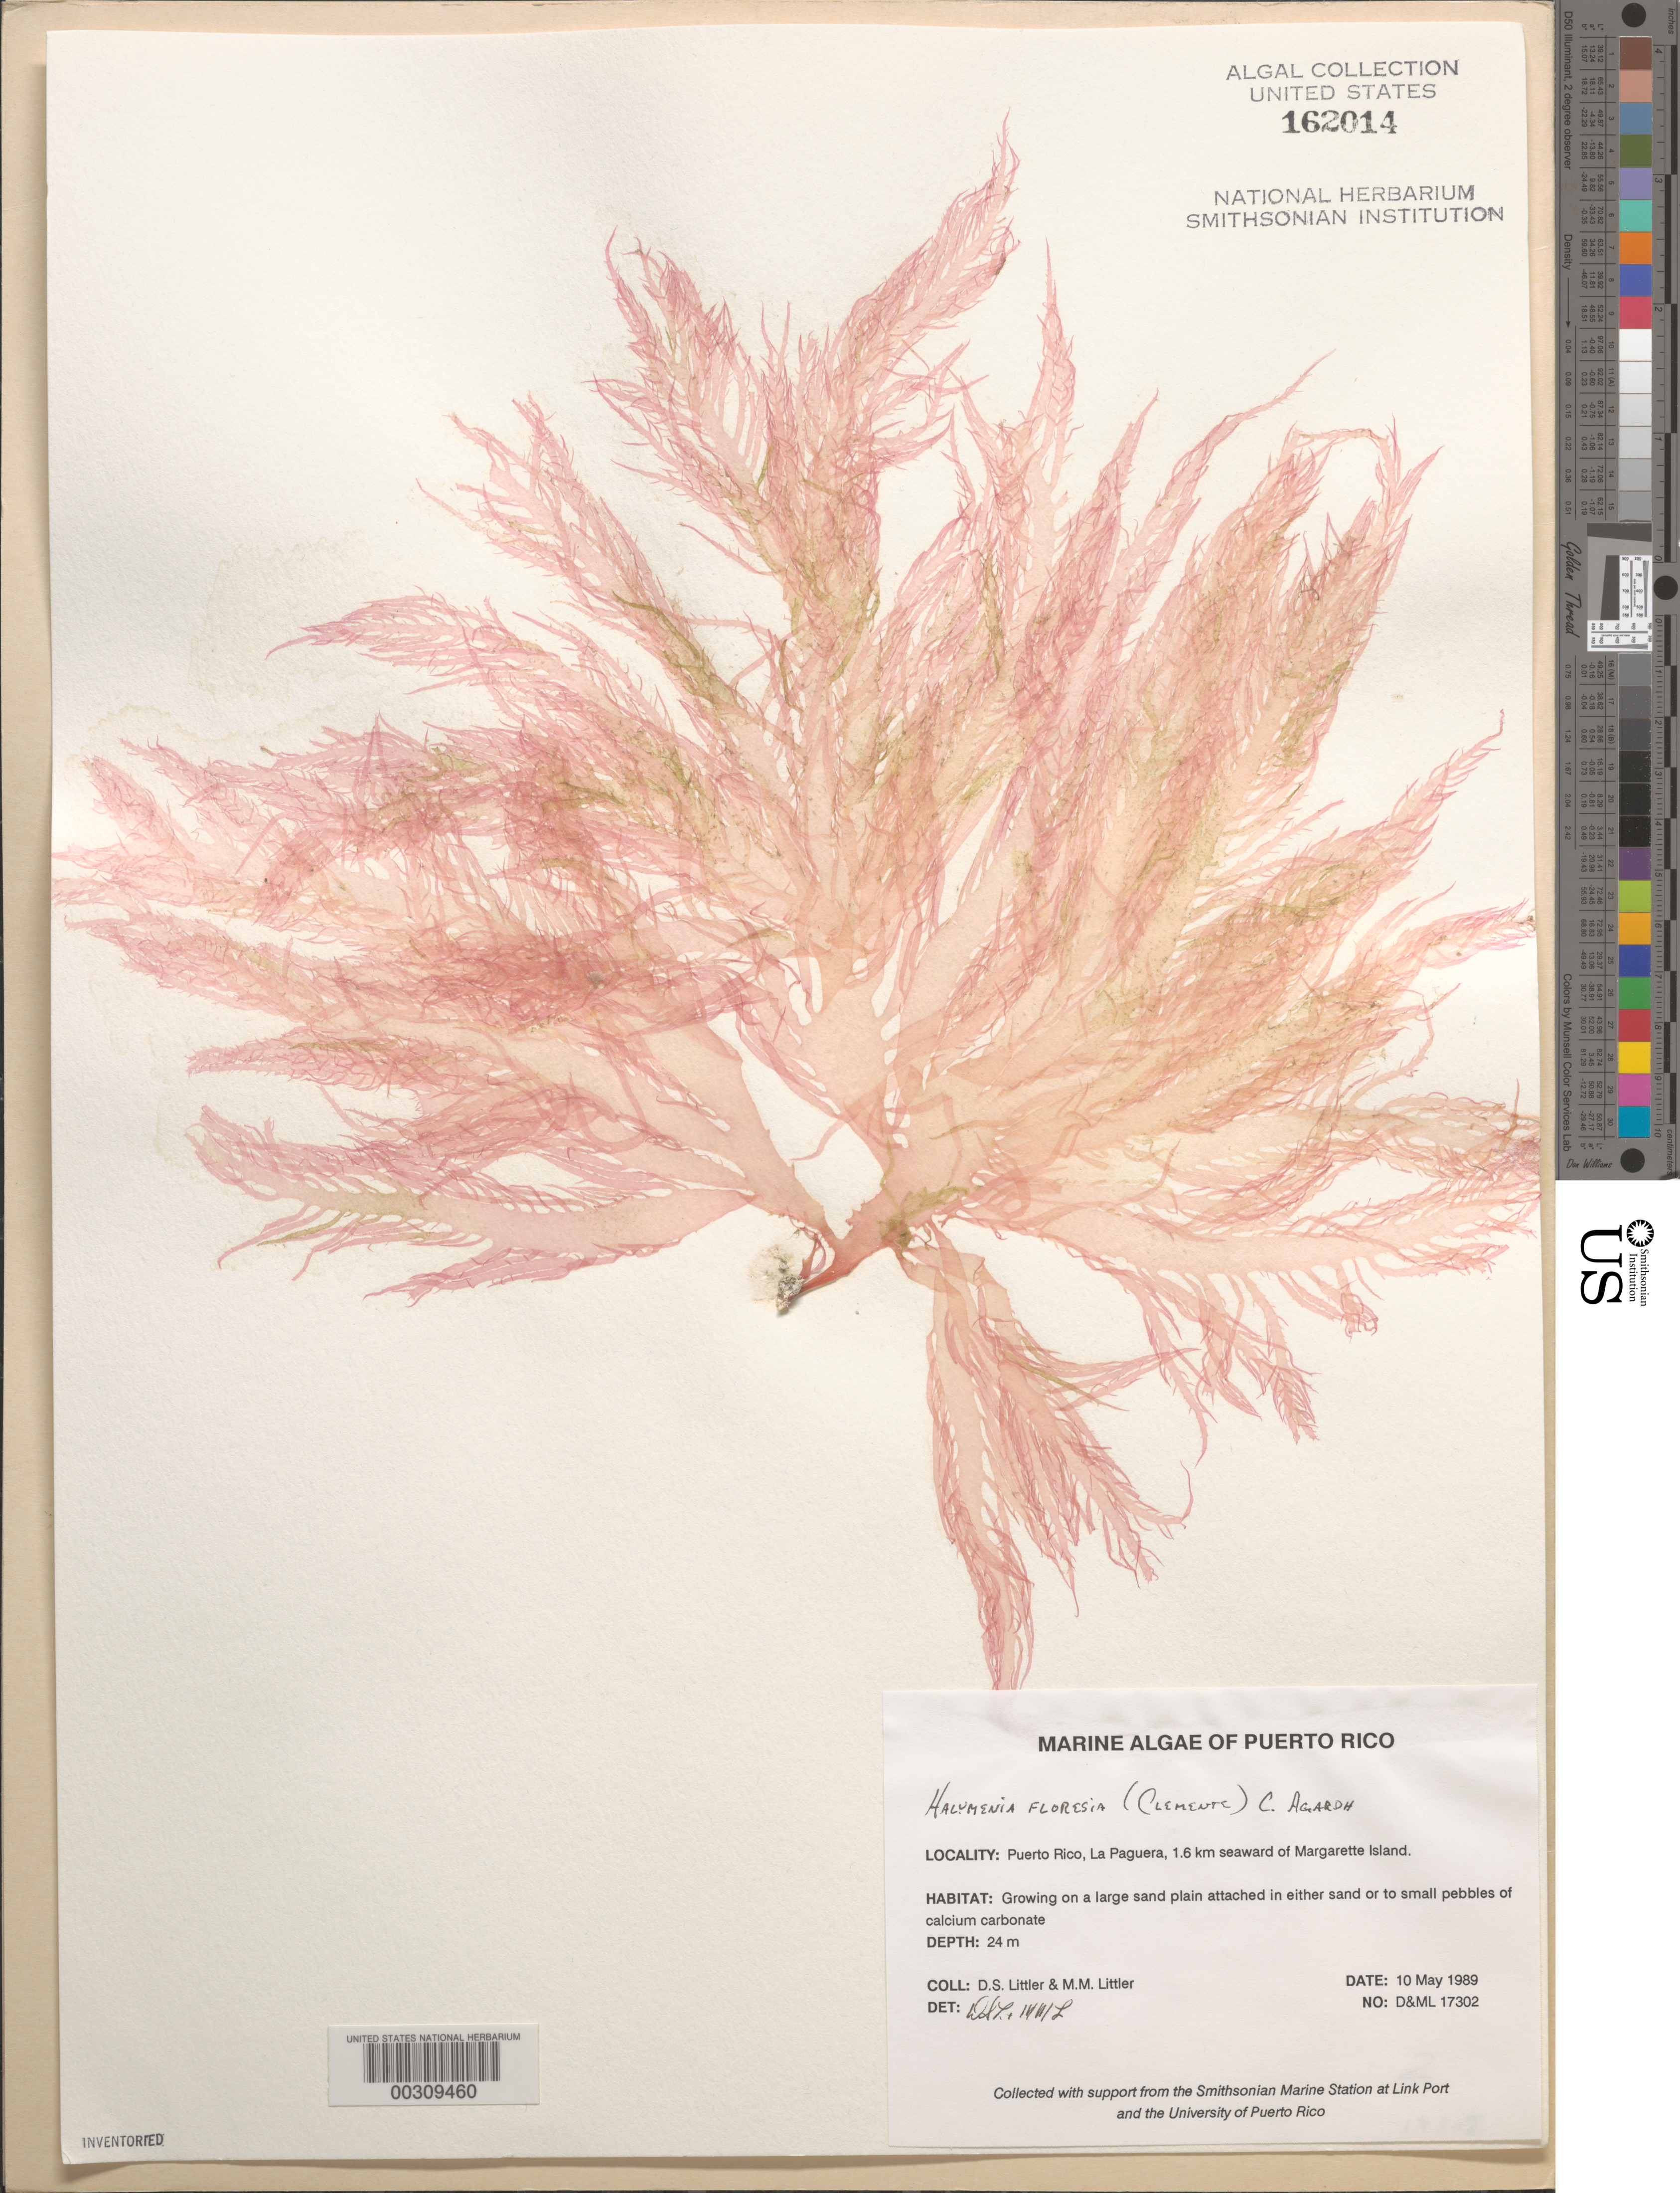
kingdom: Plantae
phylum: Rhodophyta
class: Florideophyceae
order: Halymeniales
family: Halymeniaceae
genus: Halymenia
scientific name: Halymenia floresii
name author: (Clemente) C. Agardh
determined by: Littler, D. S.; Littler, M. M.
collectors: D. S. Littler & M. M. Littler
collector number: D&ML 17302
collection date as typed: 10 May 1989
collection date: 1989-05-10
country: Puerto Rico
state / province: Lajas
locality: La parguera, 1.6 km seaward of margarette island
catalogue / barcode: US 162014